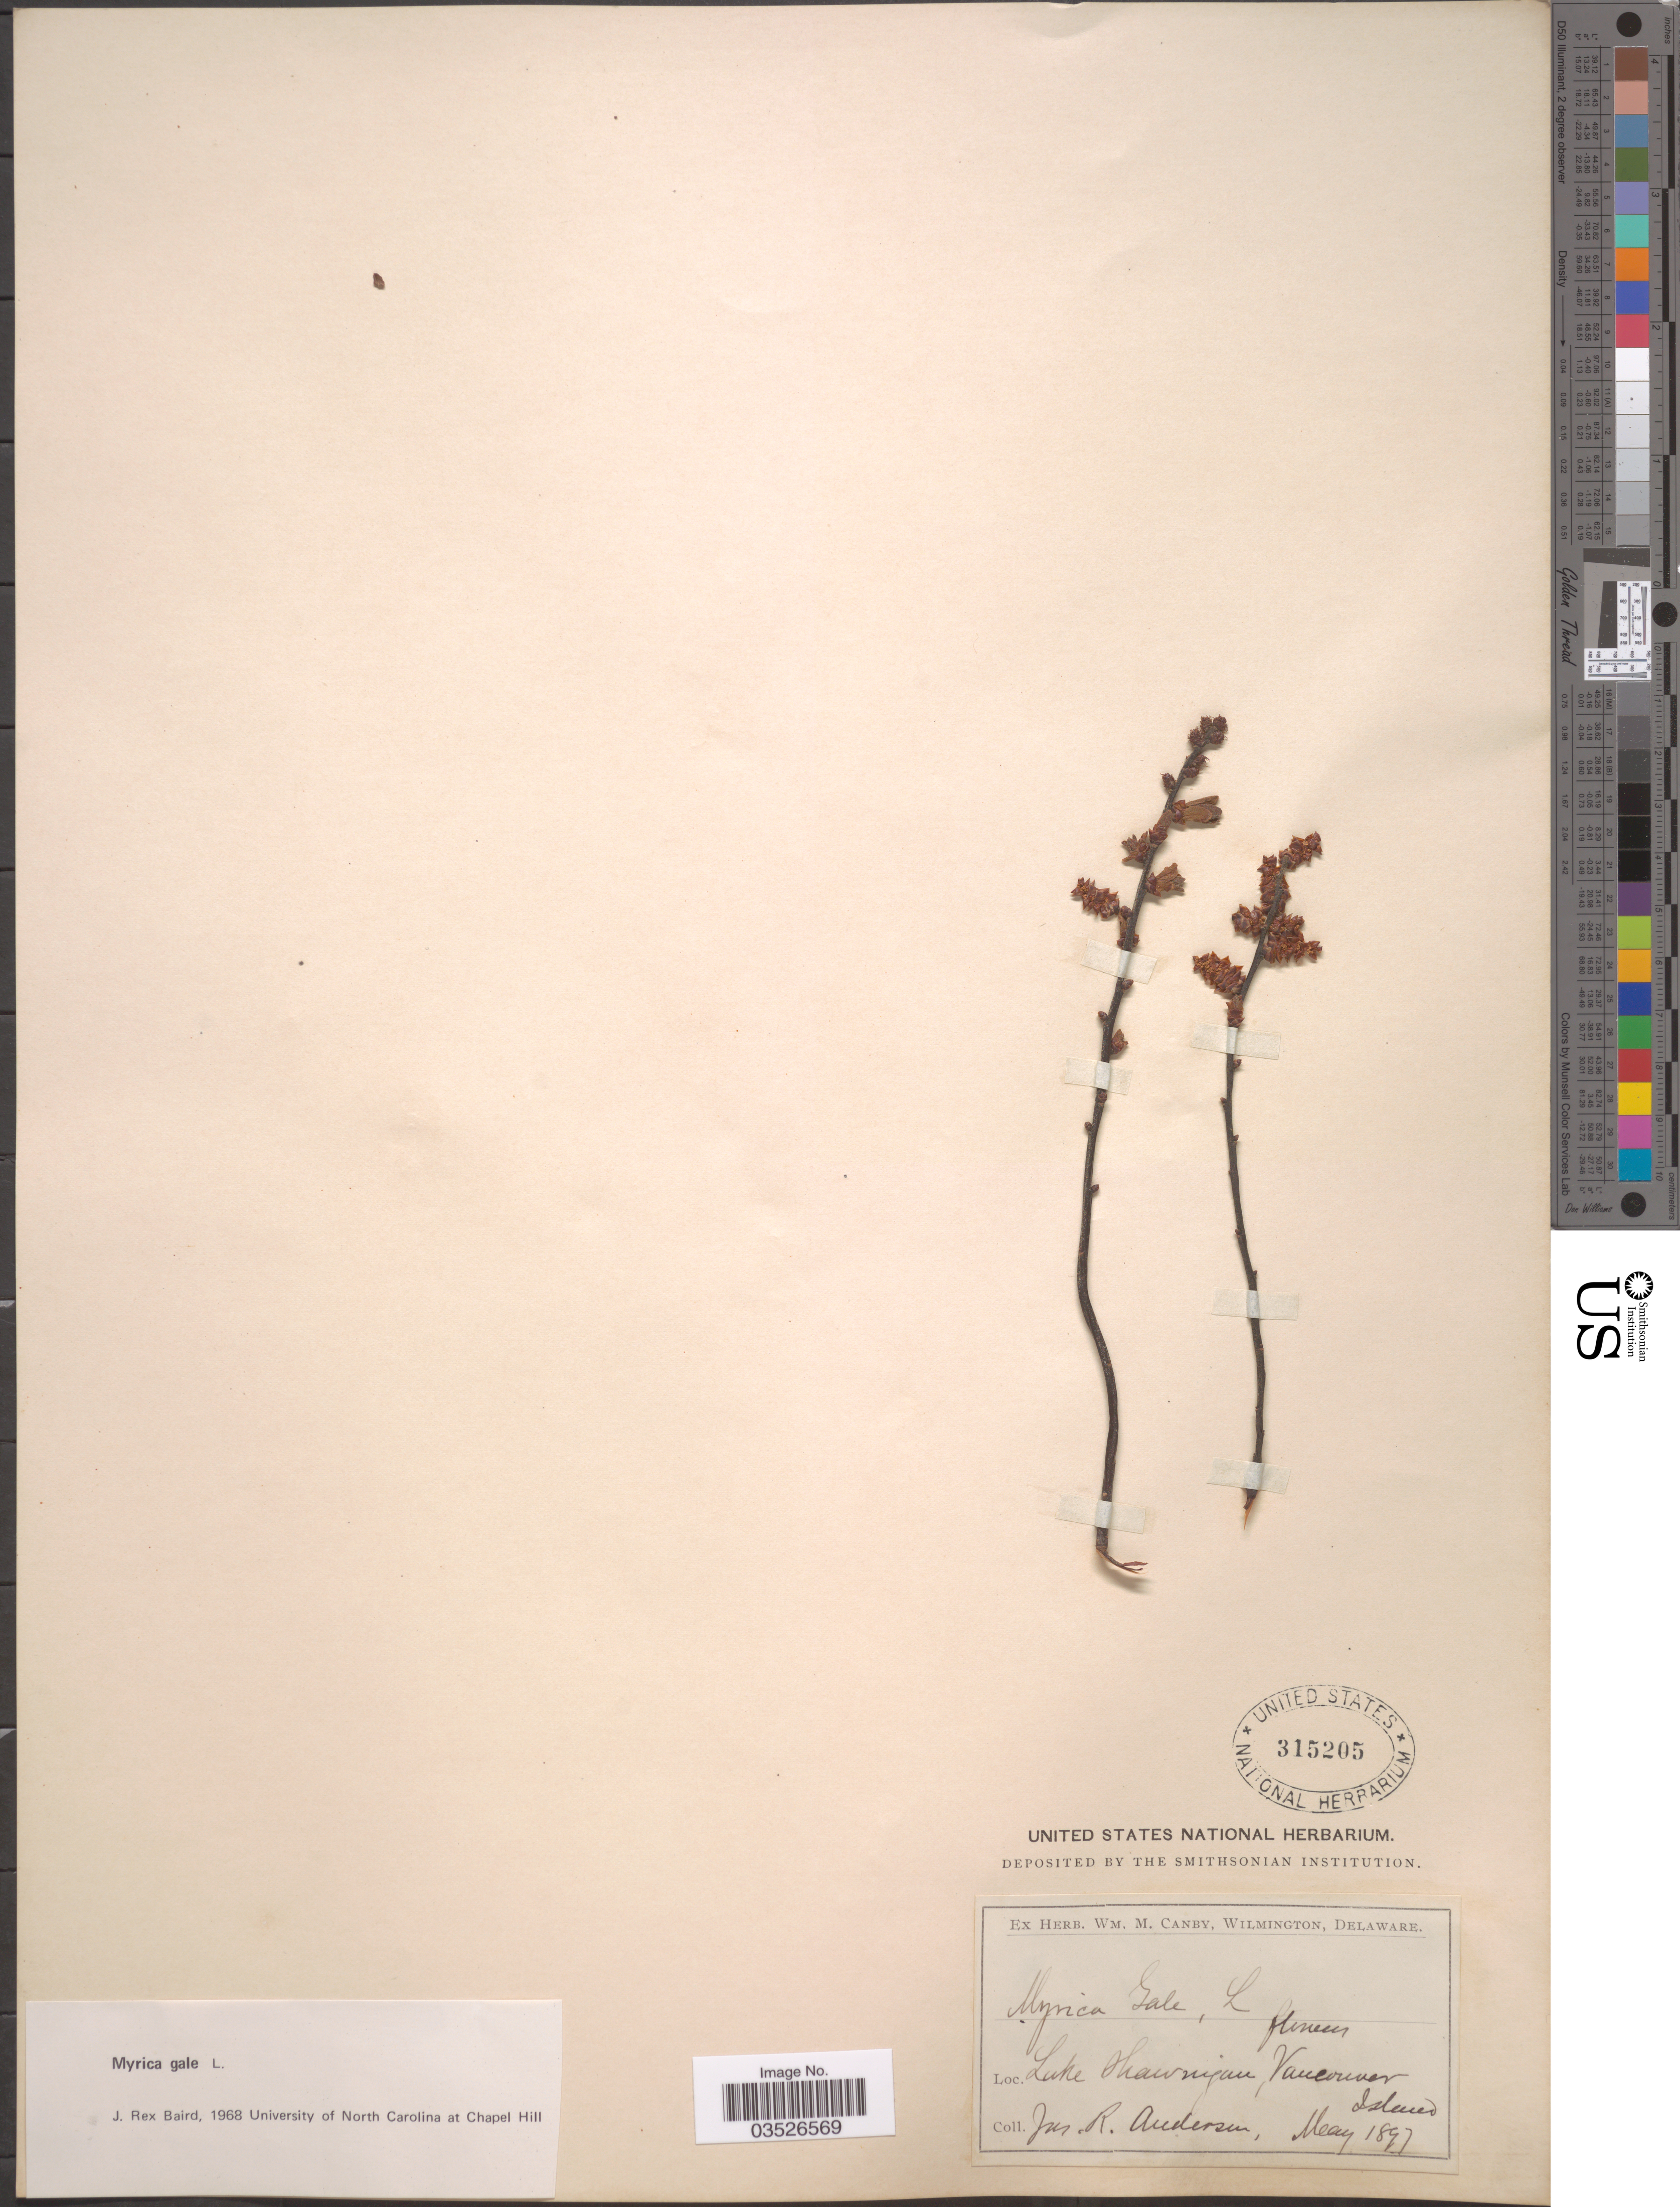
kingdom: Plantae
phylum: Tracheophyta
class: Magnoliopsida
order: Fagales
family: Myricaceae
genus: Myrica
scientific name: Myrica gale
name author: L.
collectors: J. Andersen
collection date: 1897-05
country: Canada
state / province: British Columbia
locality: Lake Shawnigan, Vancouver Island.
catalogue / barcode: US 315205